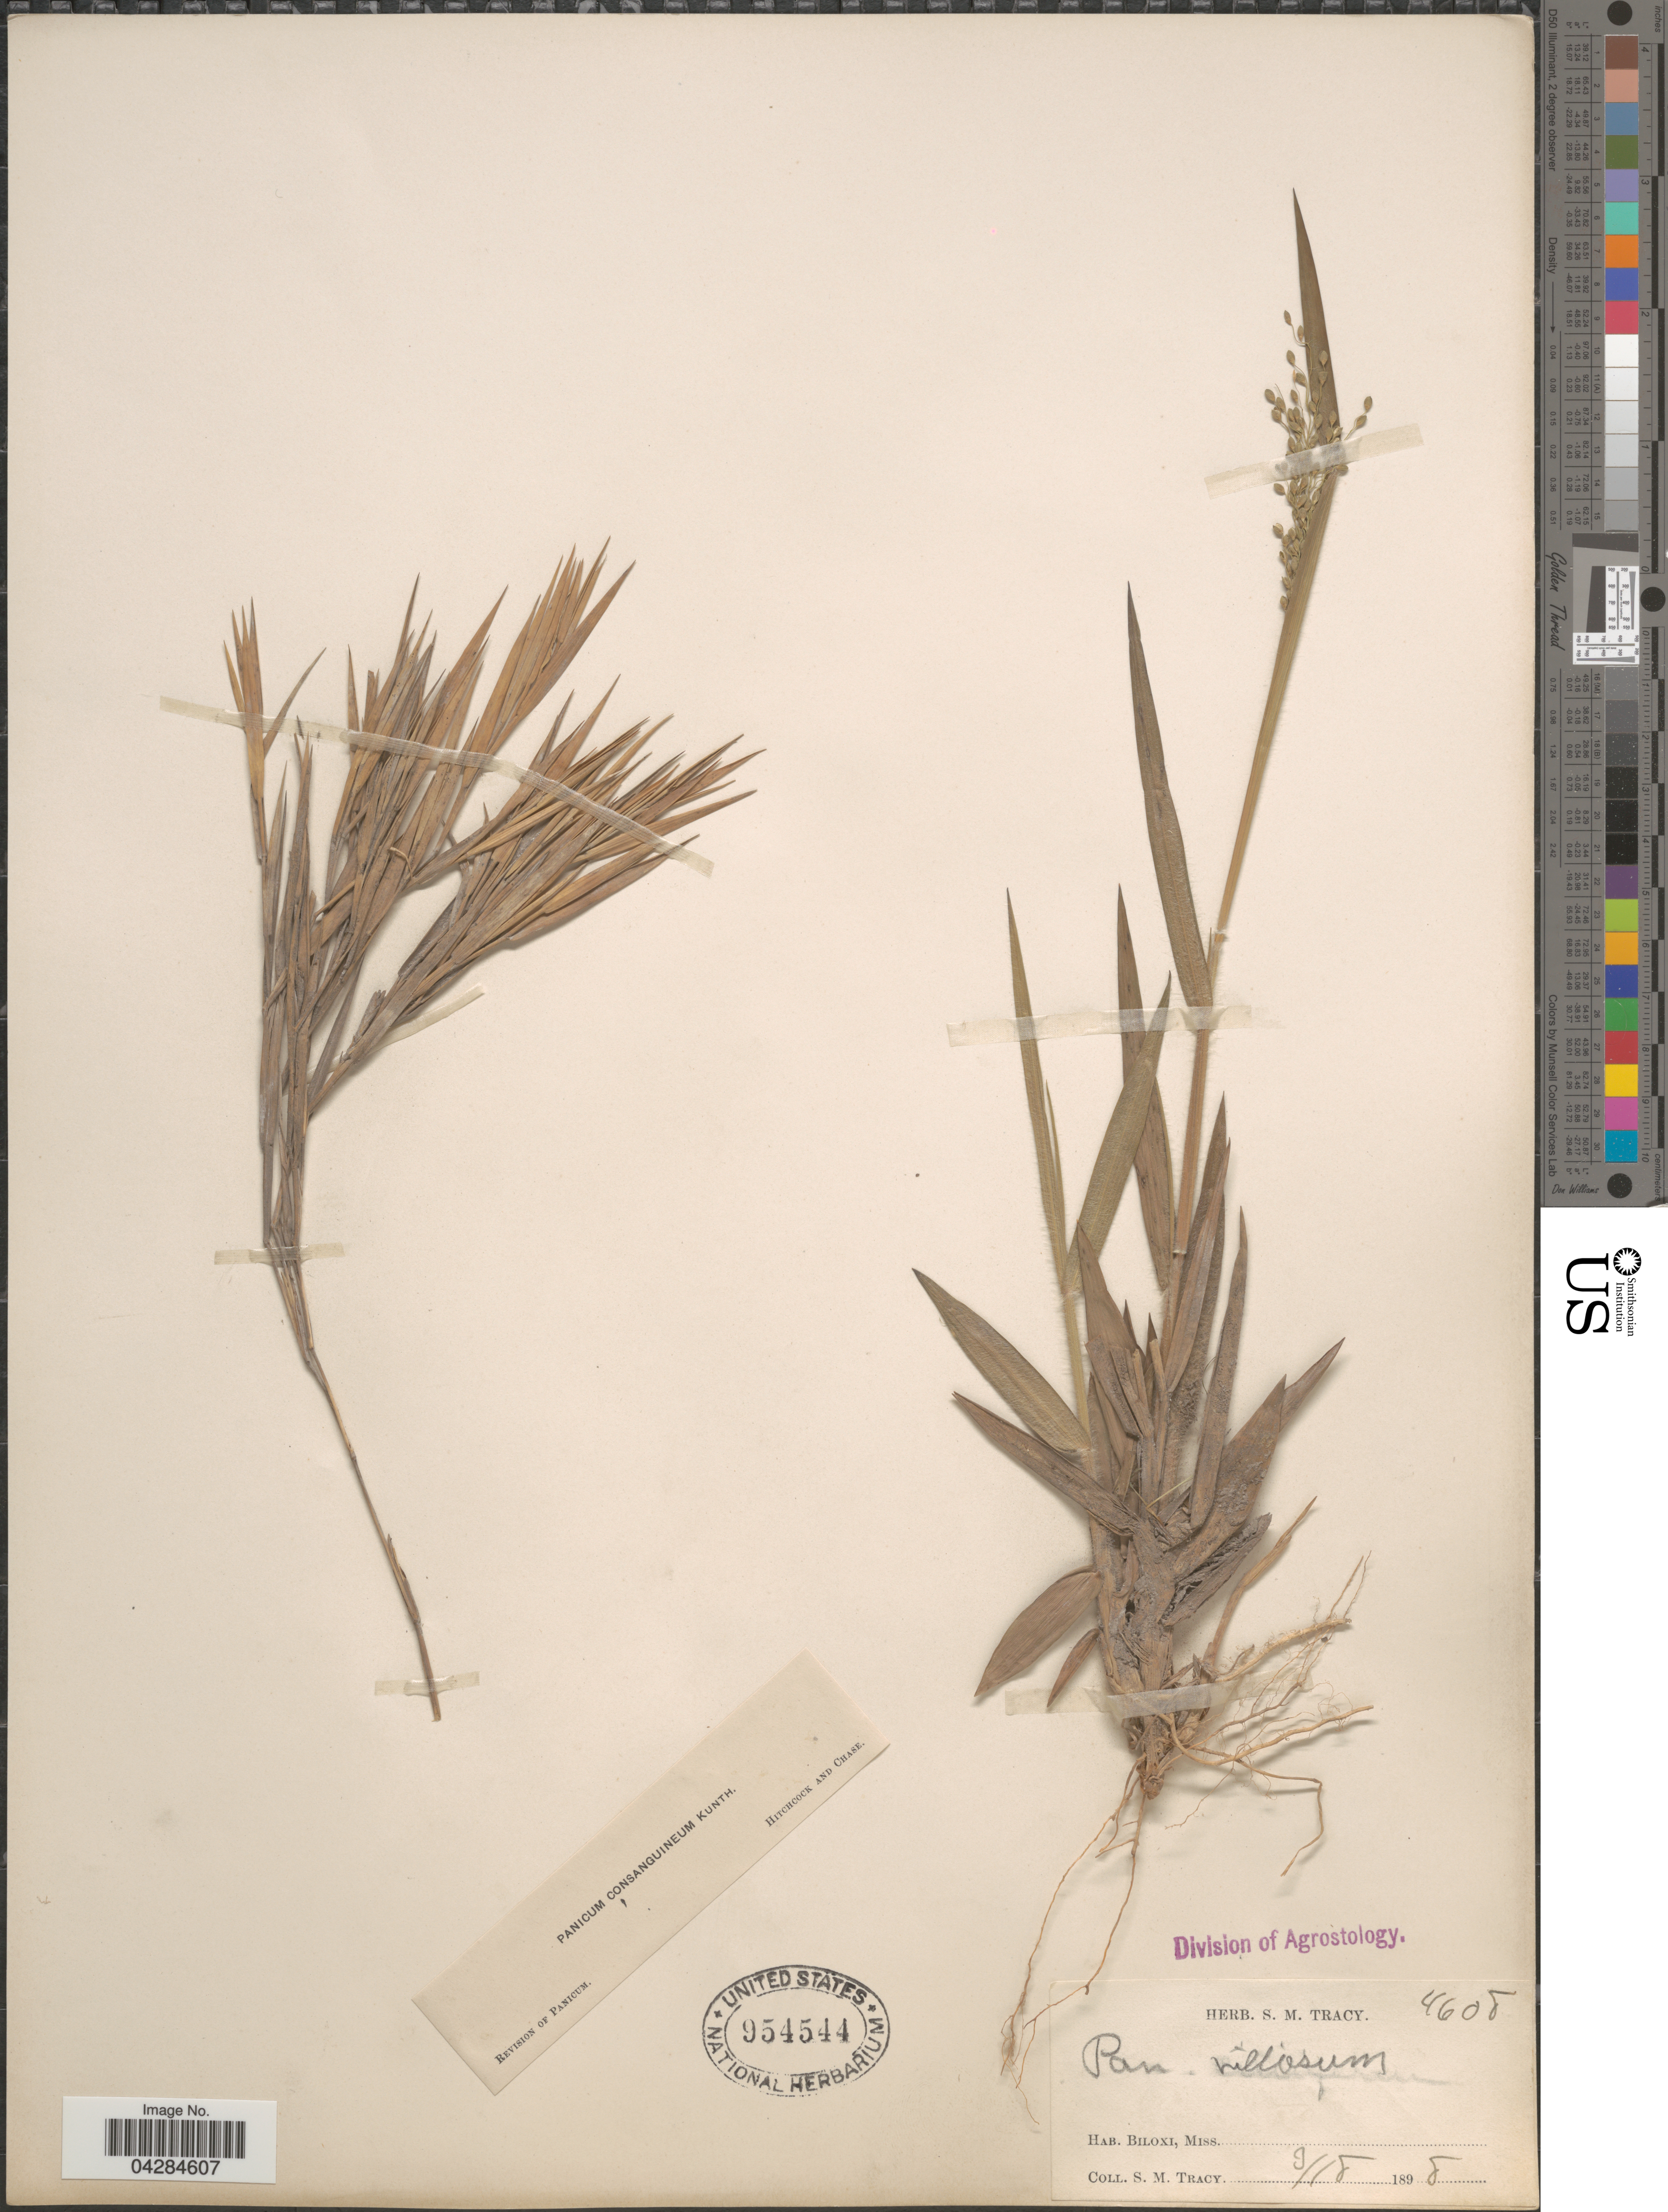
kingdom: Plantae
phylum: Tracheophyta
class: Liliopsida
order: Poales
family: Poaceae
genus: Dichanthelium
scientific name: Dichanthelium ovale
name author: (Elliott) Gould & C.A. Clark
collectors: S. M. Tracy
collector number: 4608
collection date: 1898-09-18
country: United States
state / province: Mississippi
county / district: Harrison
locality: Biloxi.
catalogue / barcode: US 954544